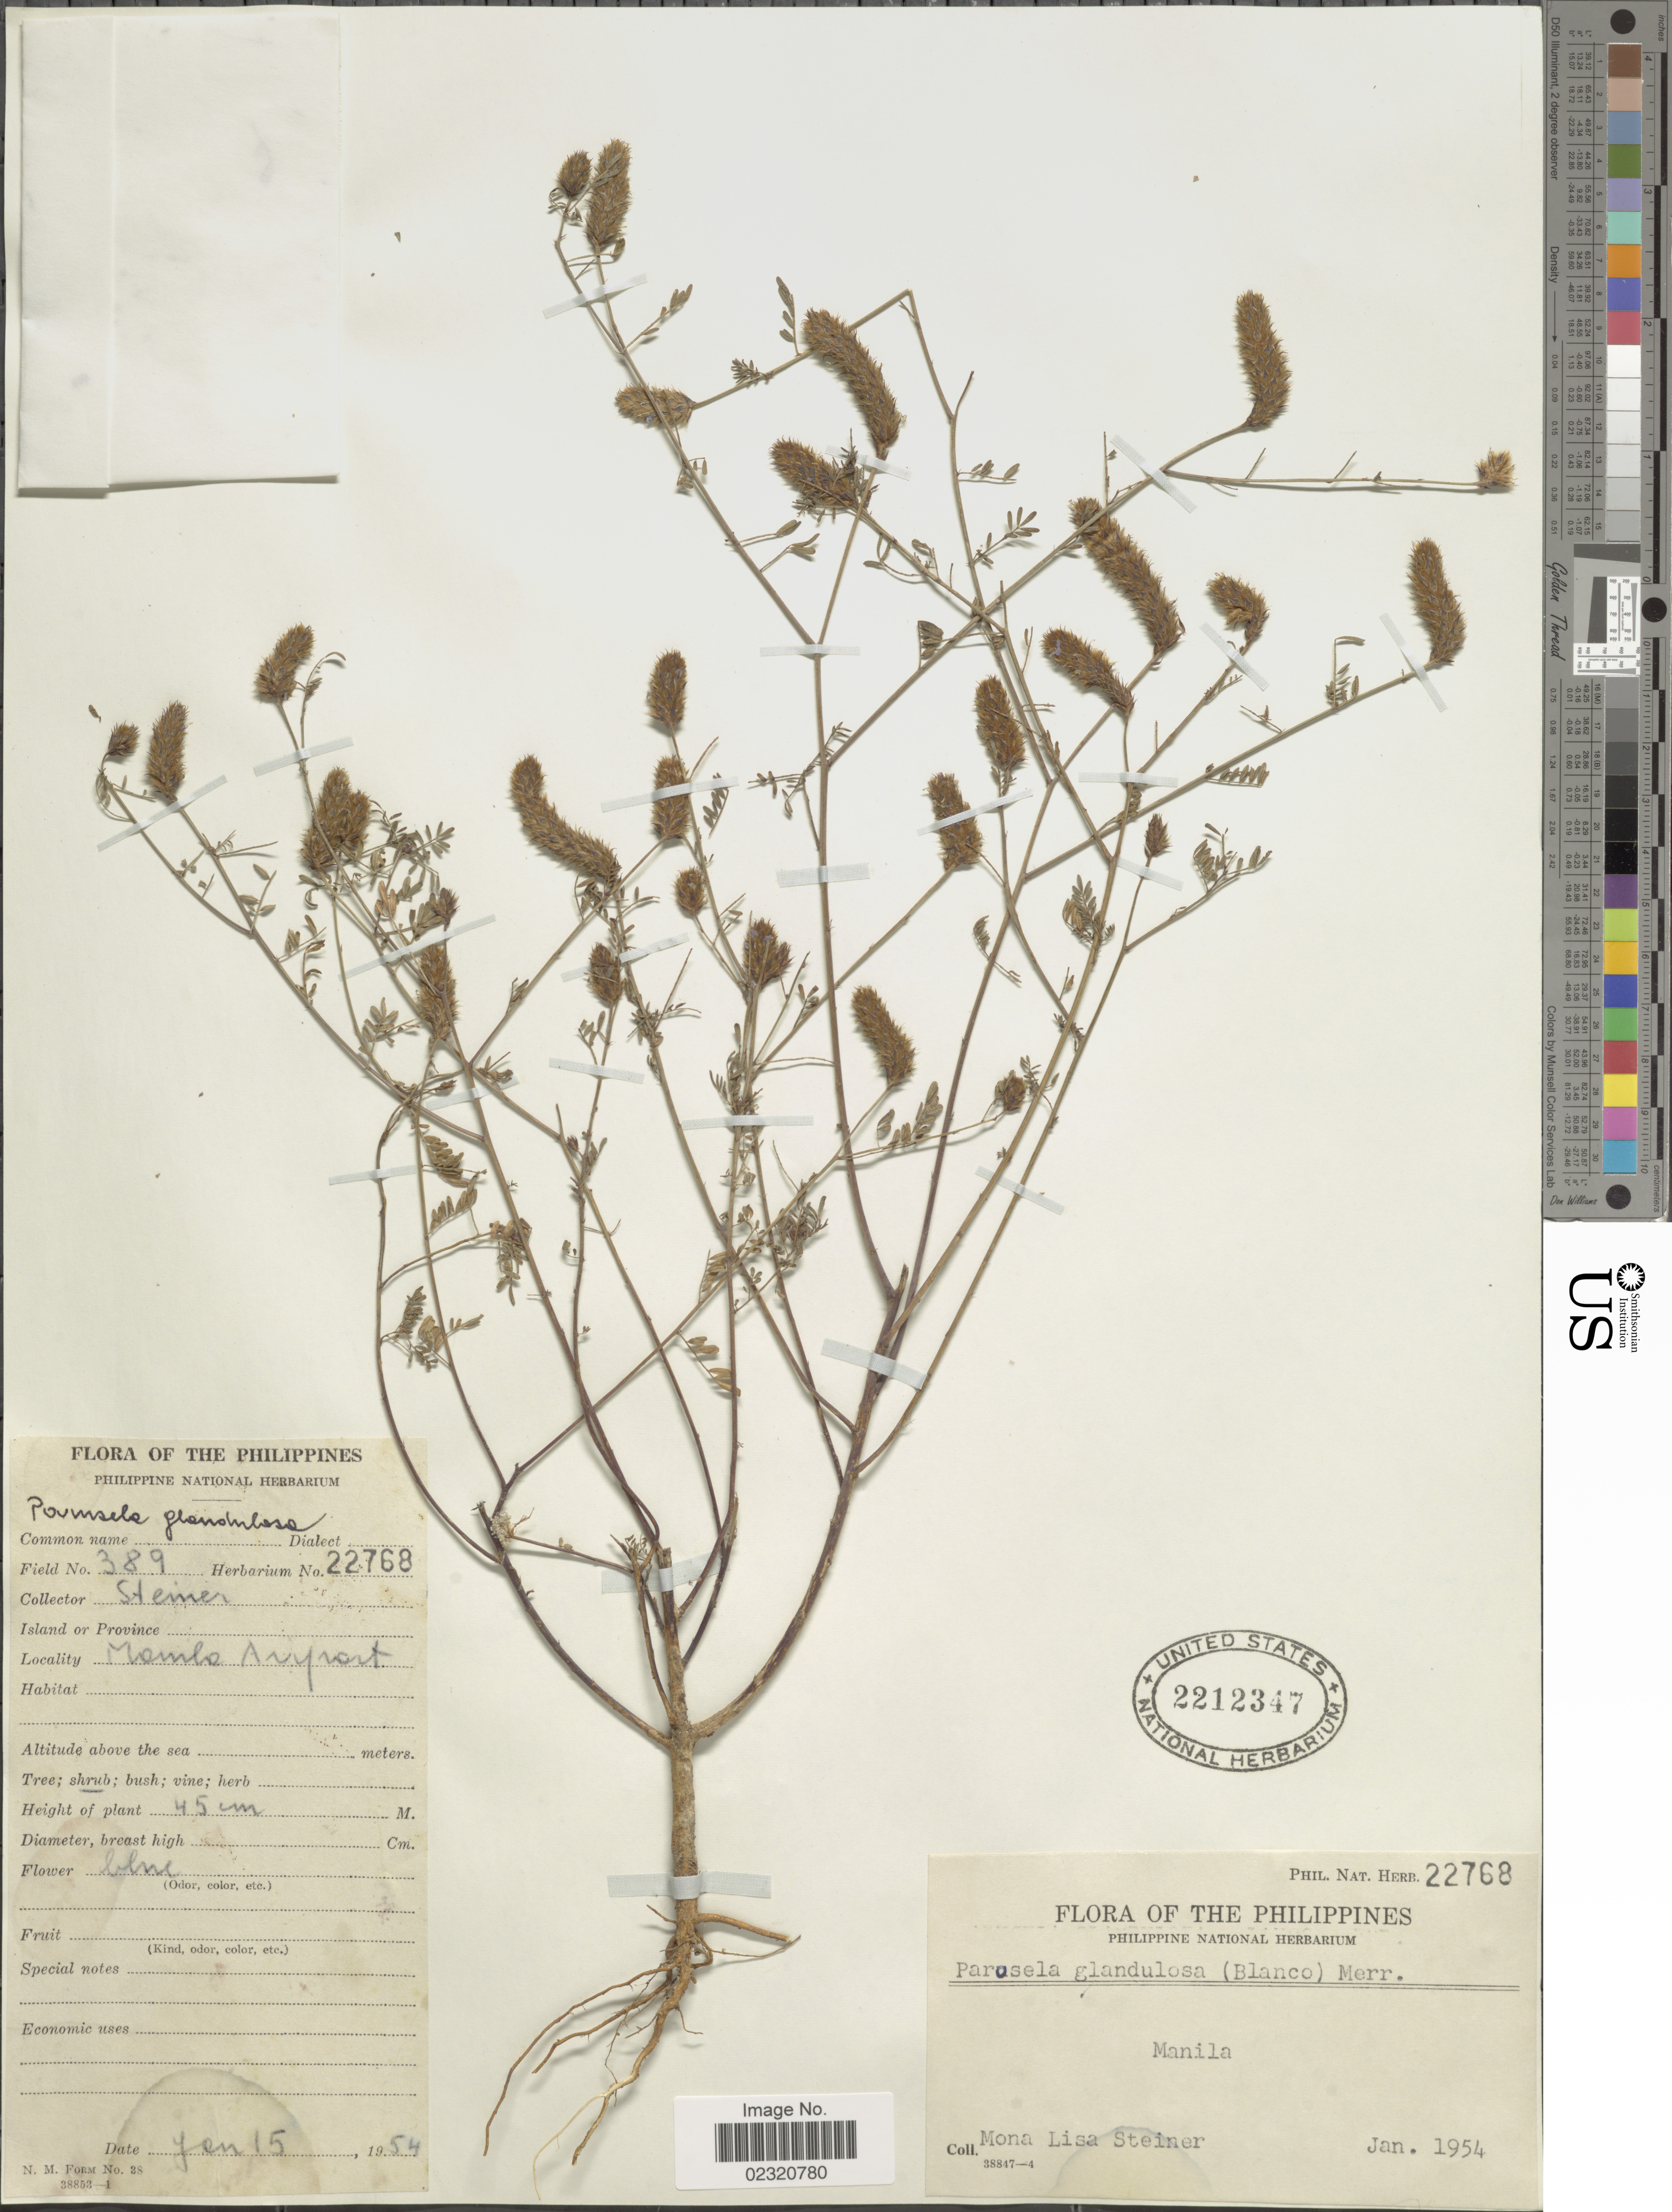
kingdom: Plantae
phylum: Tracheophyta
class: Magnoliopsida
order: Fabales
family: Fabaceae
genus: Dalea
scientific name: Dalea cliffortiana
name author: Willd.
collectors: M. Steiner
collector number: Phil Nat Herb 22768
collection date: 1954-01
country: Philippines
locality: Manila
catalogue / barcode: US 2212347